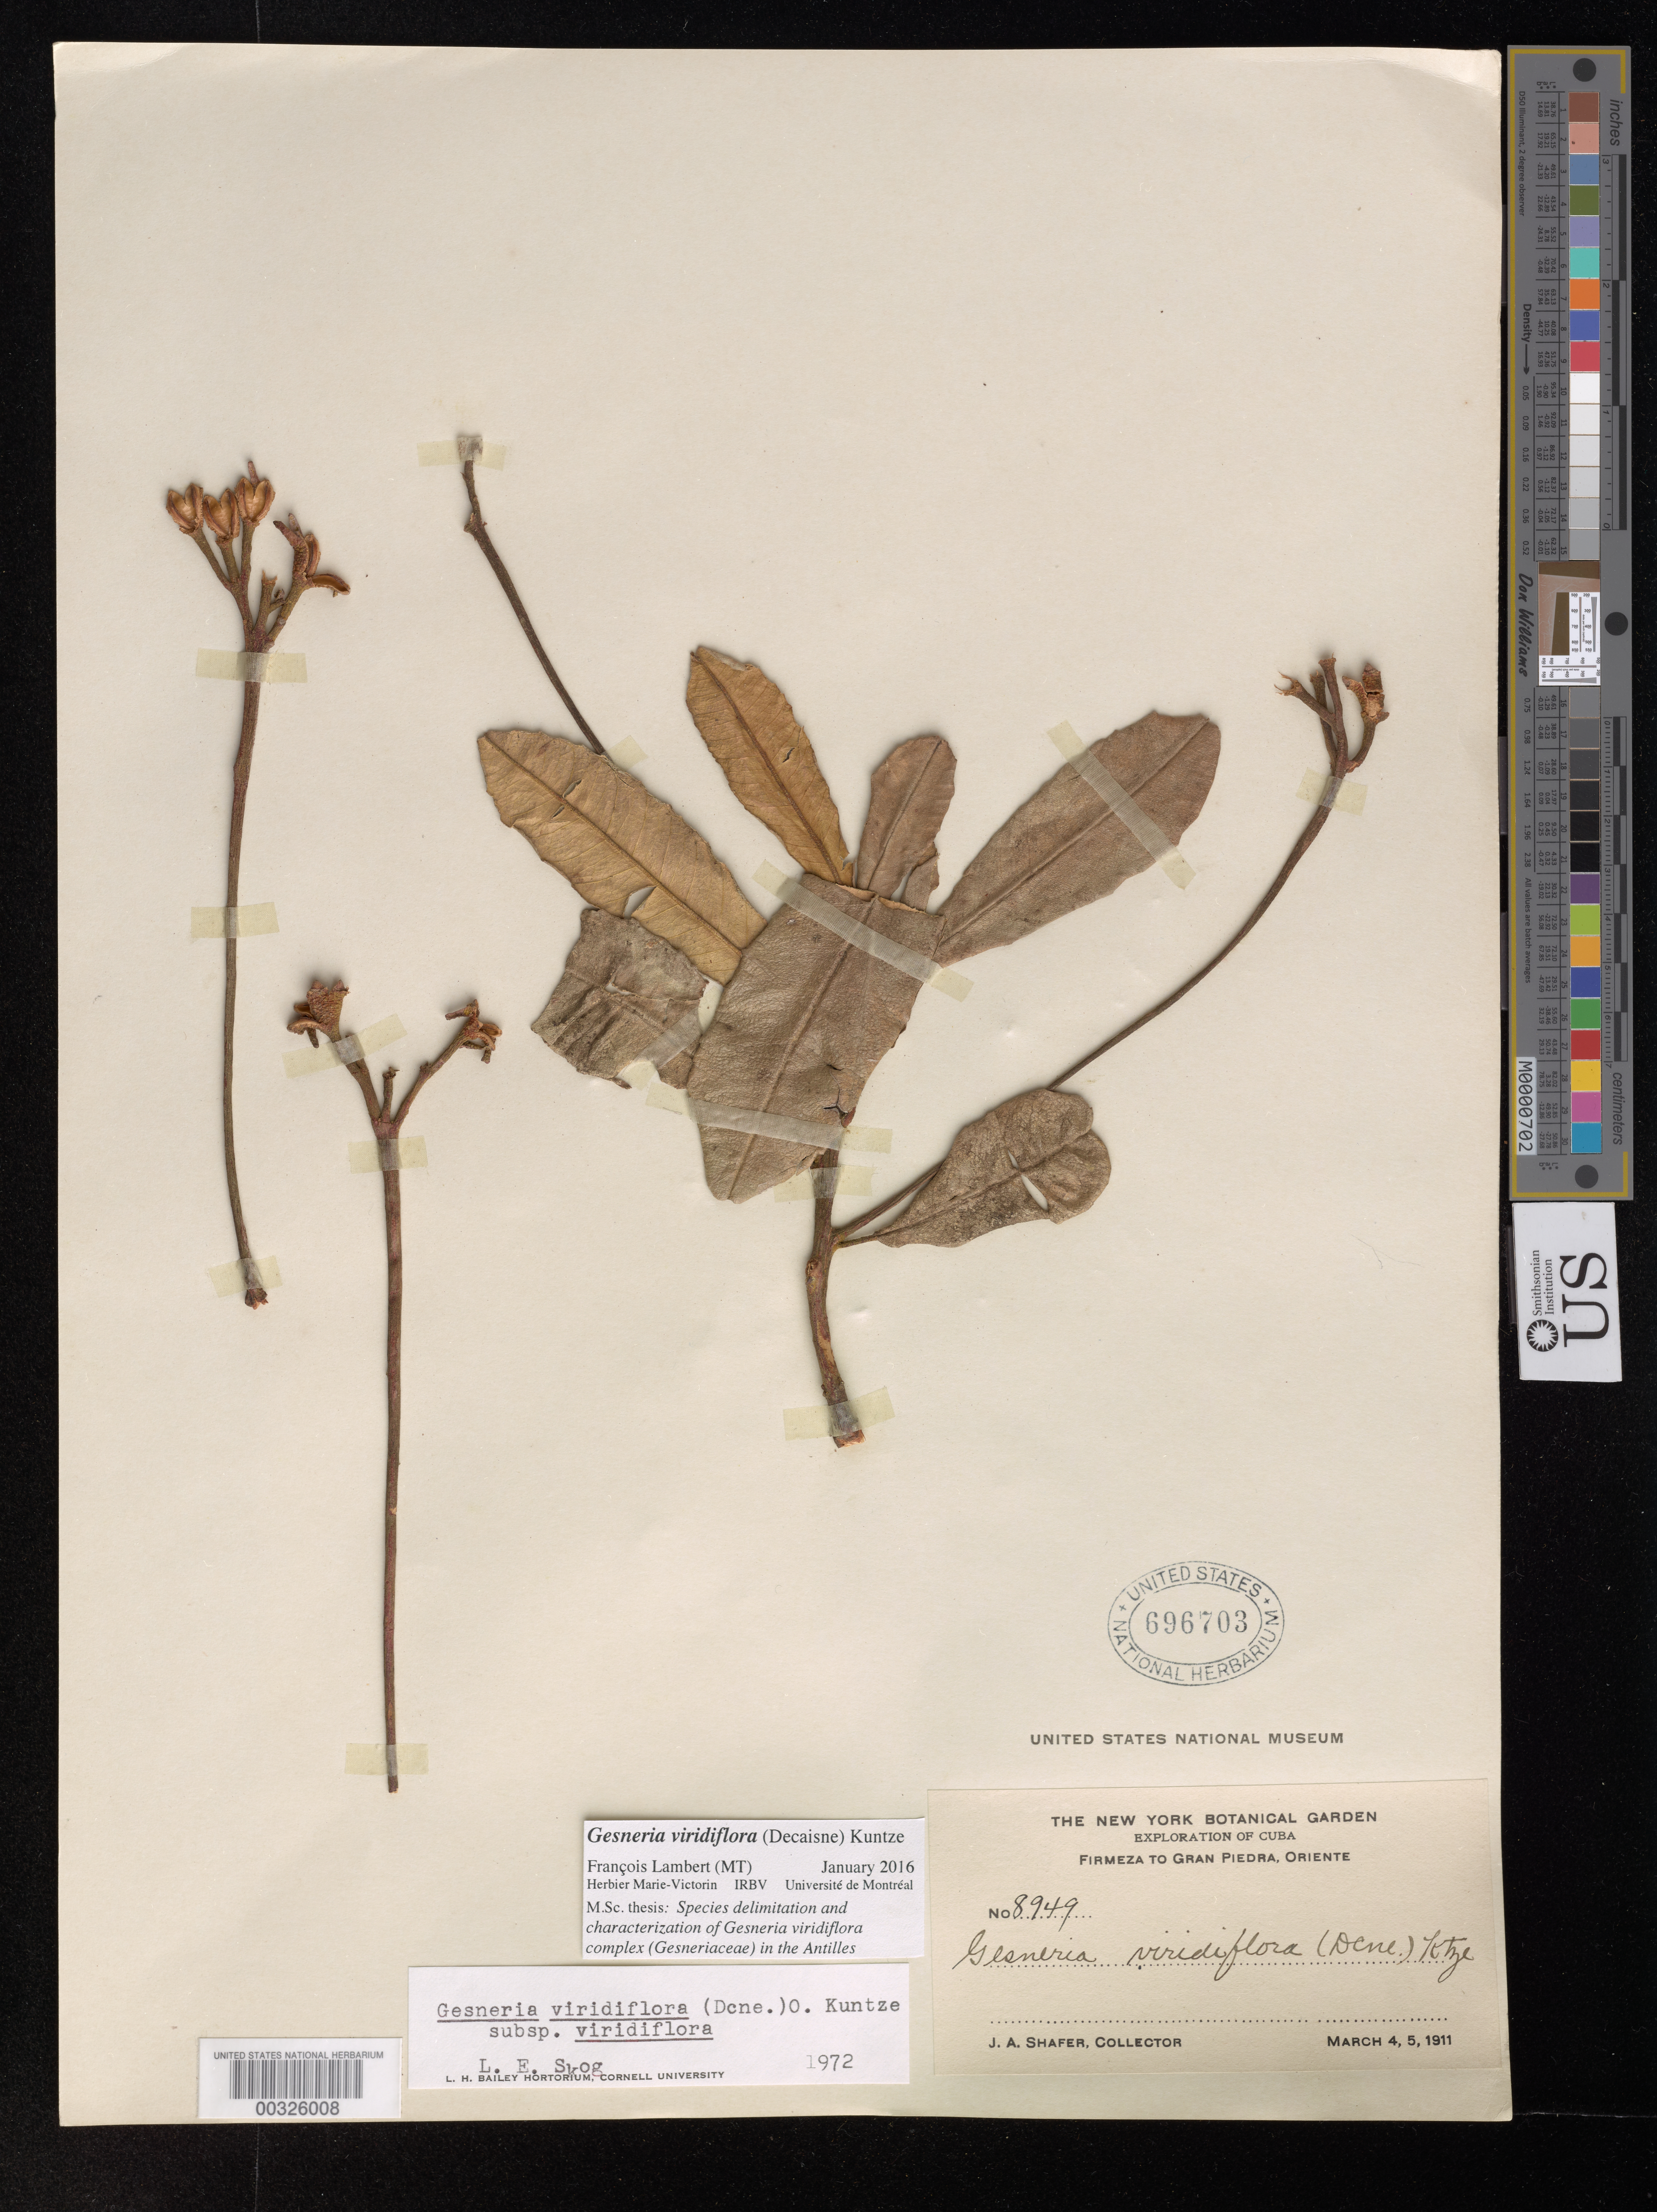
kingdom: Plantae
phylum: Tracheophyta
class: Magnoliopsida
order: Lamiales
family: Gesneriaceae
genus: Gesneria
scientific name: Gesneria viridiflora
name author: (Decne.) Kuntze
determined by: Lambert, Francois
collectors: J. A. Shafer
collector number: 8949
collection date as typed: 4-5 Mar 1911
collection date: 1911-03-04/1911-03-05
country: Cuba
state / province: Oriente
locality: Firmeza to Gran Piedra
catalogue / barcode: US 696703